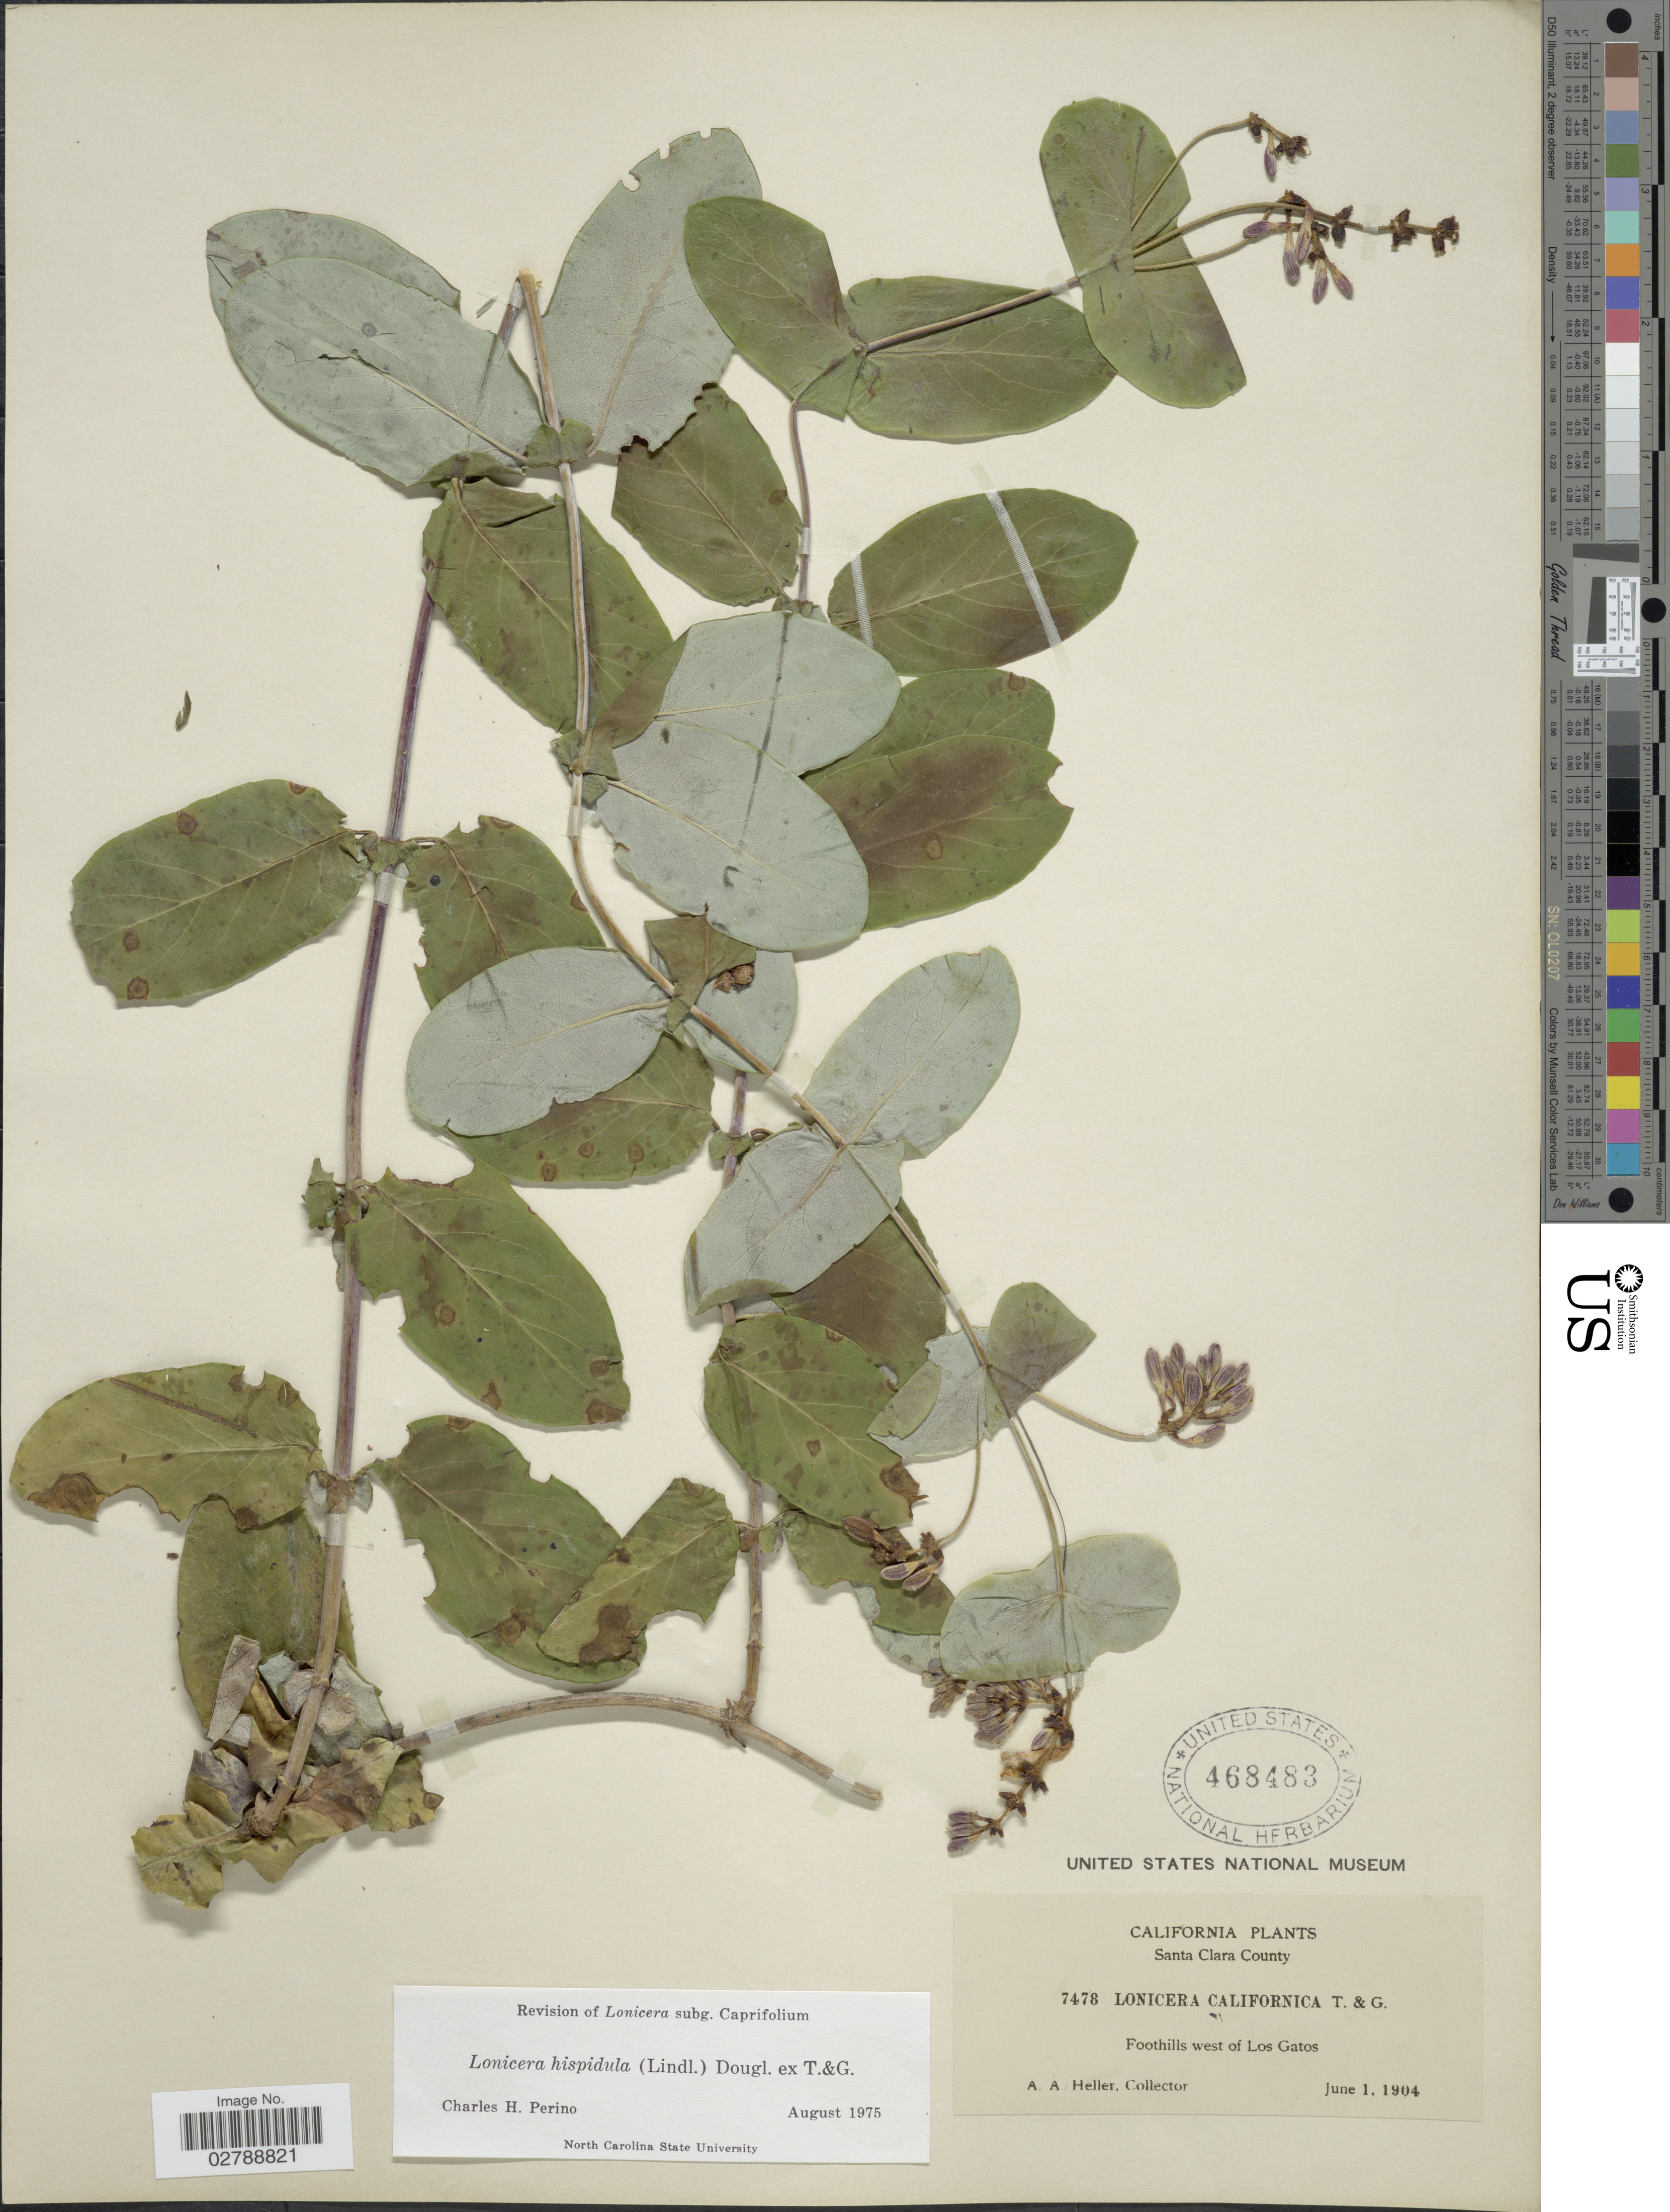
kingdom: Plantae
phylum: Tracheophyta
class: Magnoliopsida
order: Dipsacales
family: Caprifoliaceae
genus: Lonicera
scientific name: Lonicera californica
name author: Torr. & A. Gray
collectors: A. A. Heller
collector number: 7478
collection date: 1904-06-01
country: United States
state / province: California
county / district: Santa Clara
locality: Santa Clara County. Foothills west of Los Gatos.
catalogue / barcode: US 468483